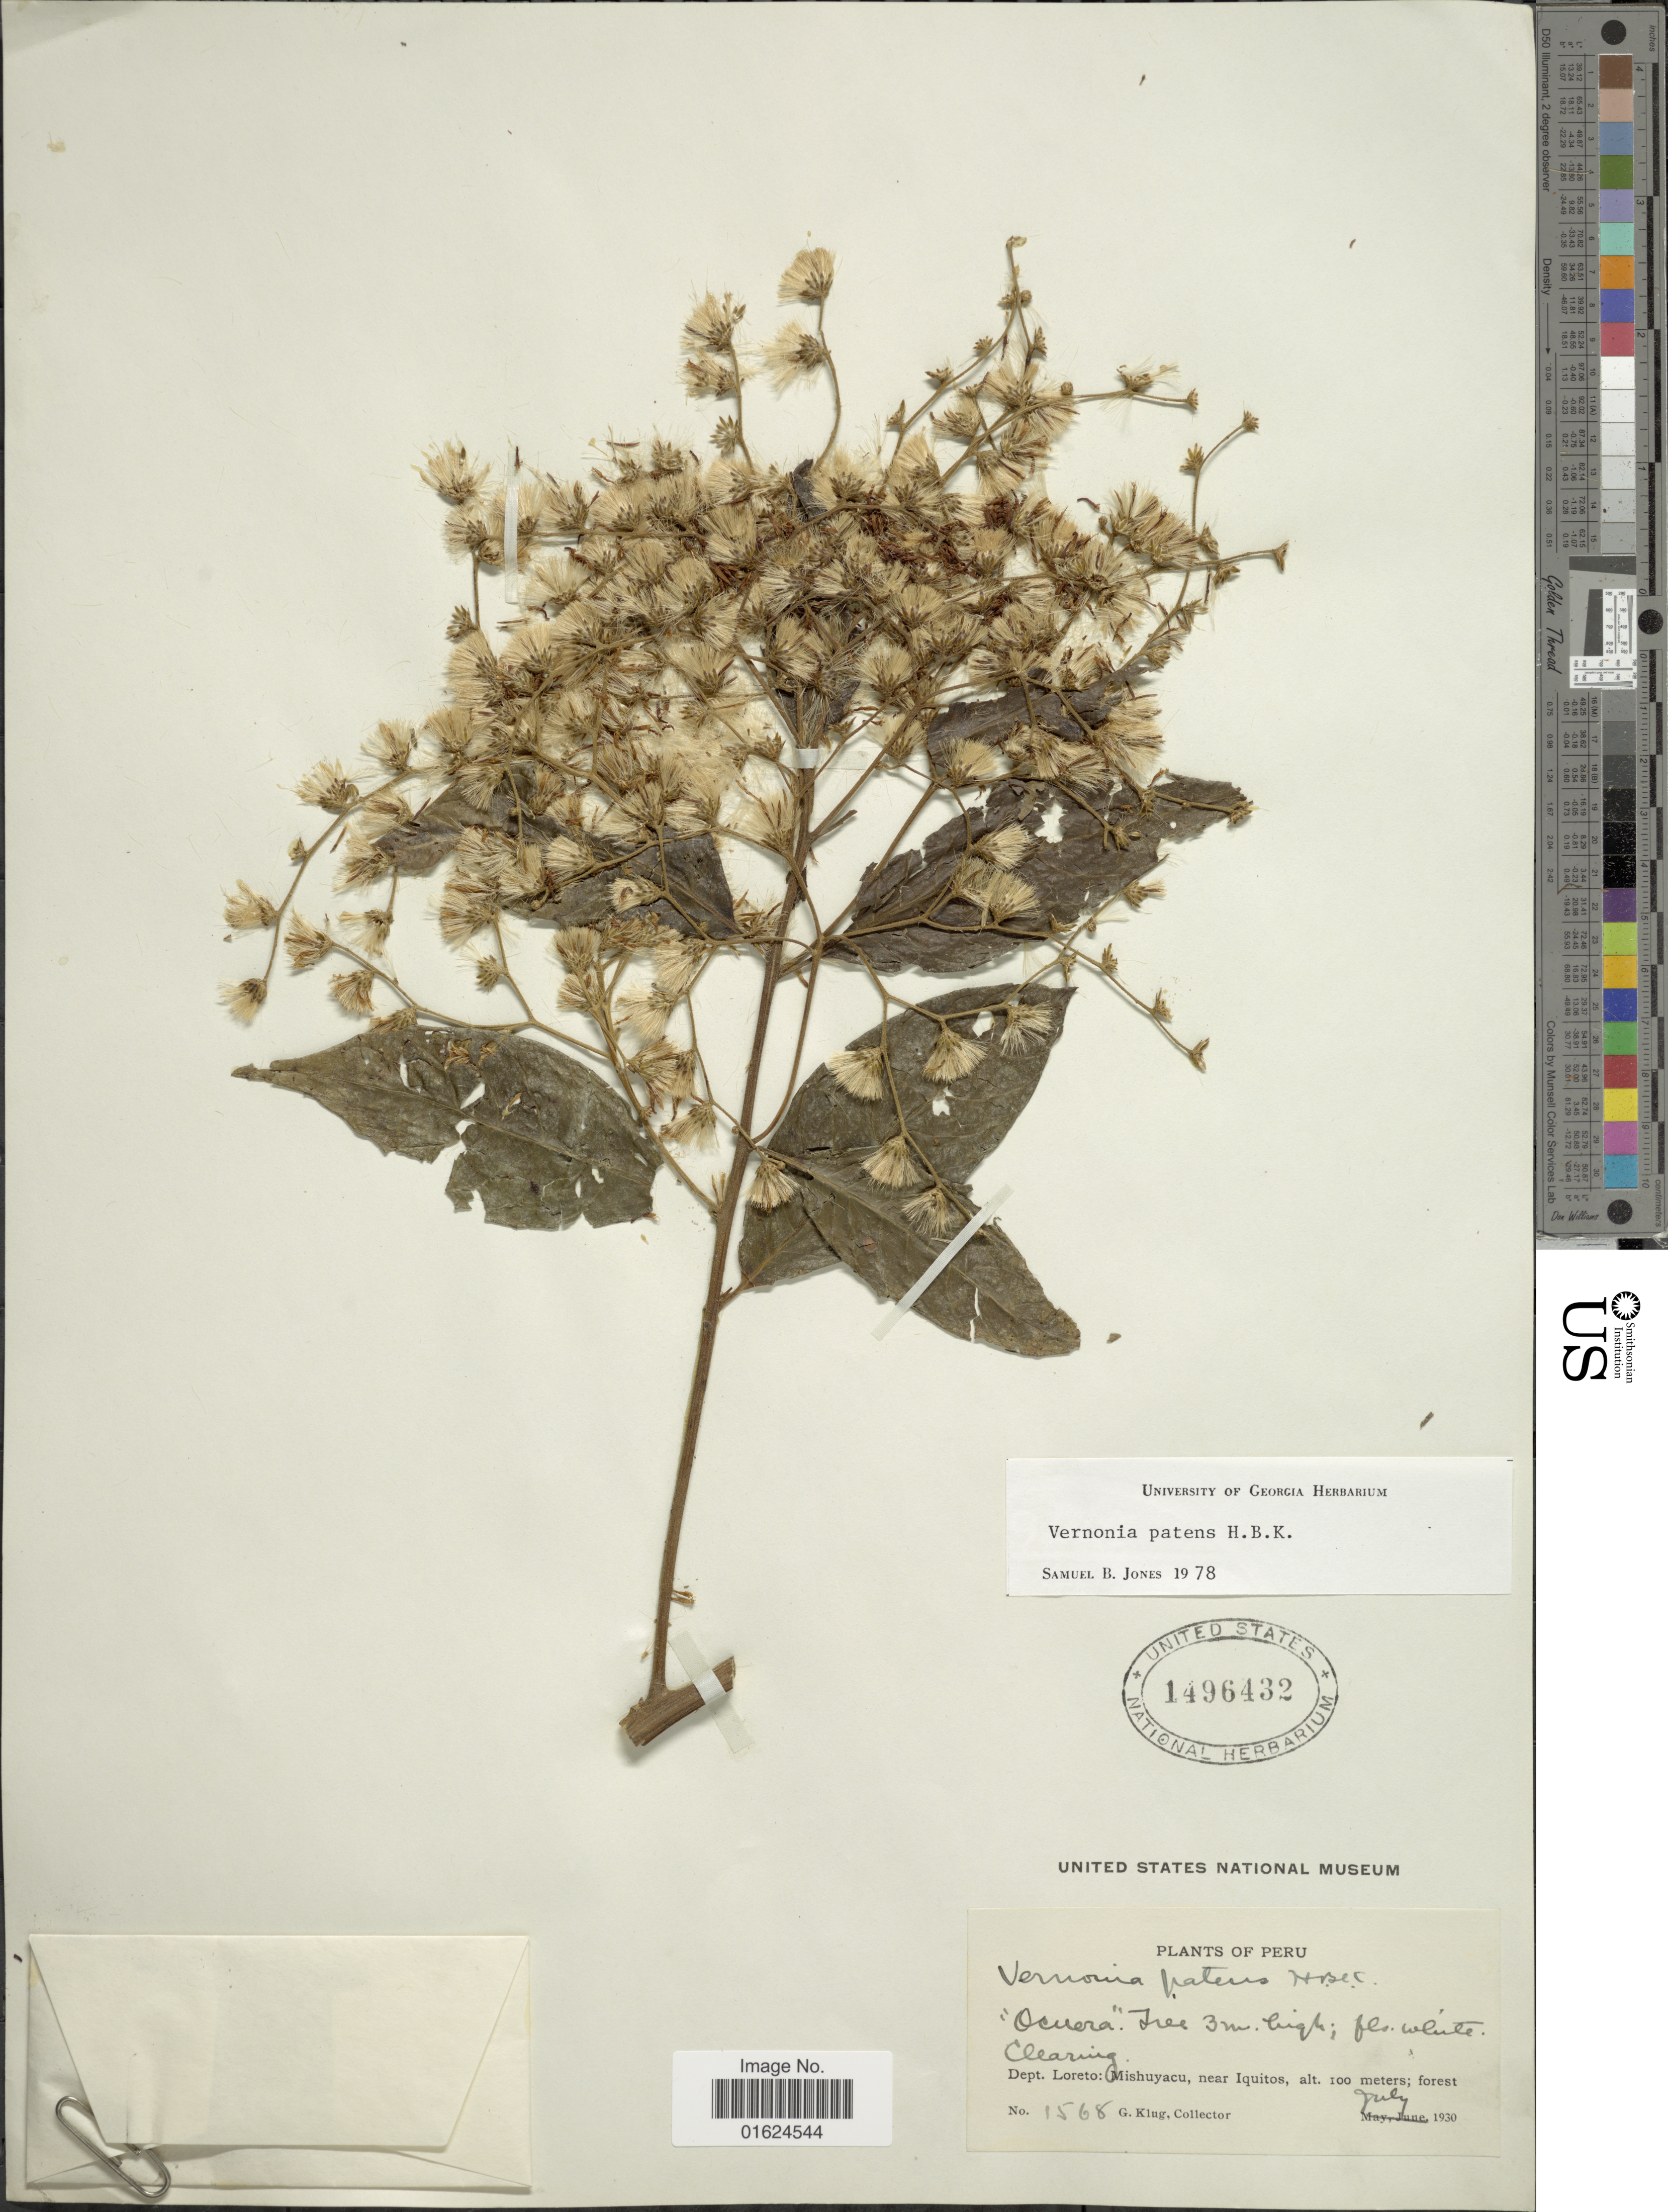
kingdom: Plantae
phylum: Tracheophyta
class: Magnoliopsida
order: Asterales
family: Asteraceae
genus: Vernonanthura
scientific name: Vernonanthura patens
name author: (Kunth) H. Rob.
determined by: Renon, Polla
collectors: G. Klug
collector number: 1568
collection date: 1930-07-07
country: Peru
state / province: Loreto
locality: Dept. Loreto: Mishuyacu, near Iquitos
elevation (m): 100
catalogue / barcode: US 1496432